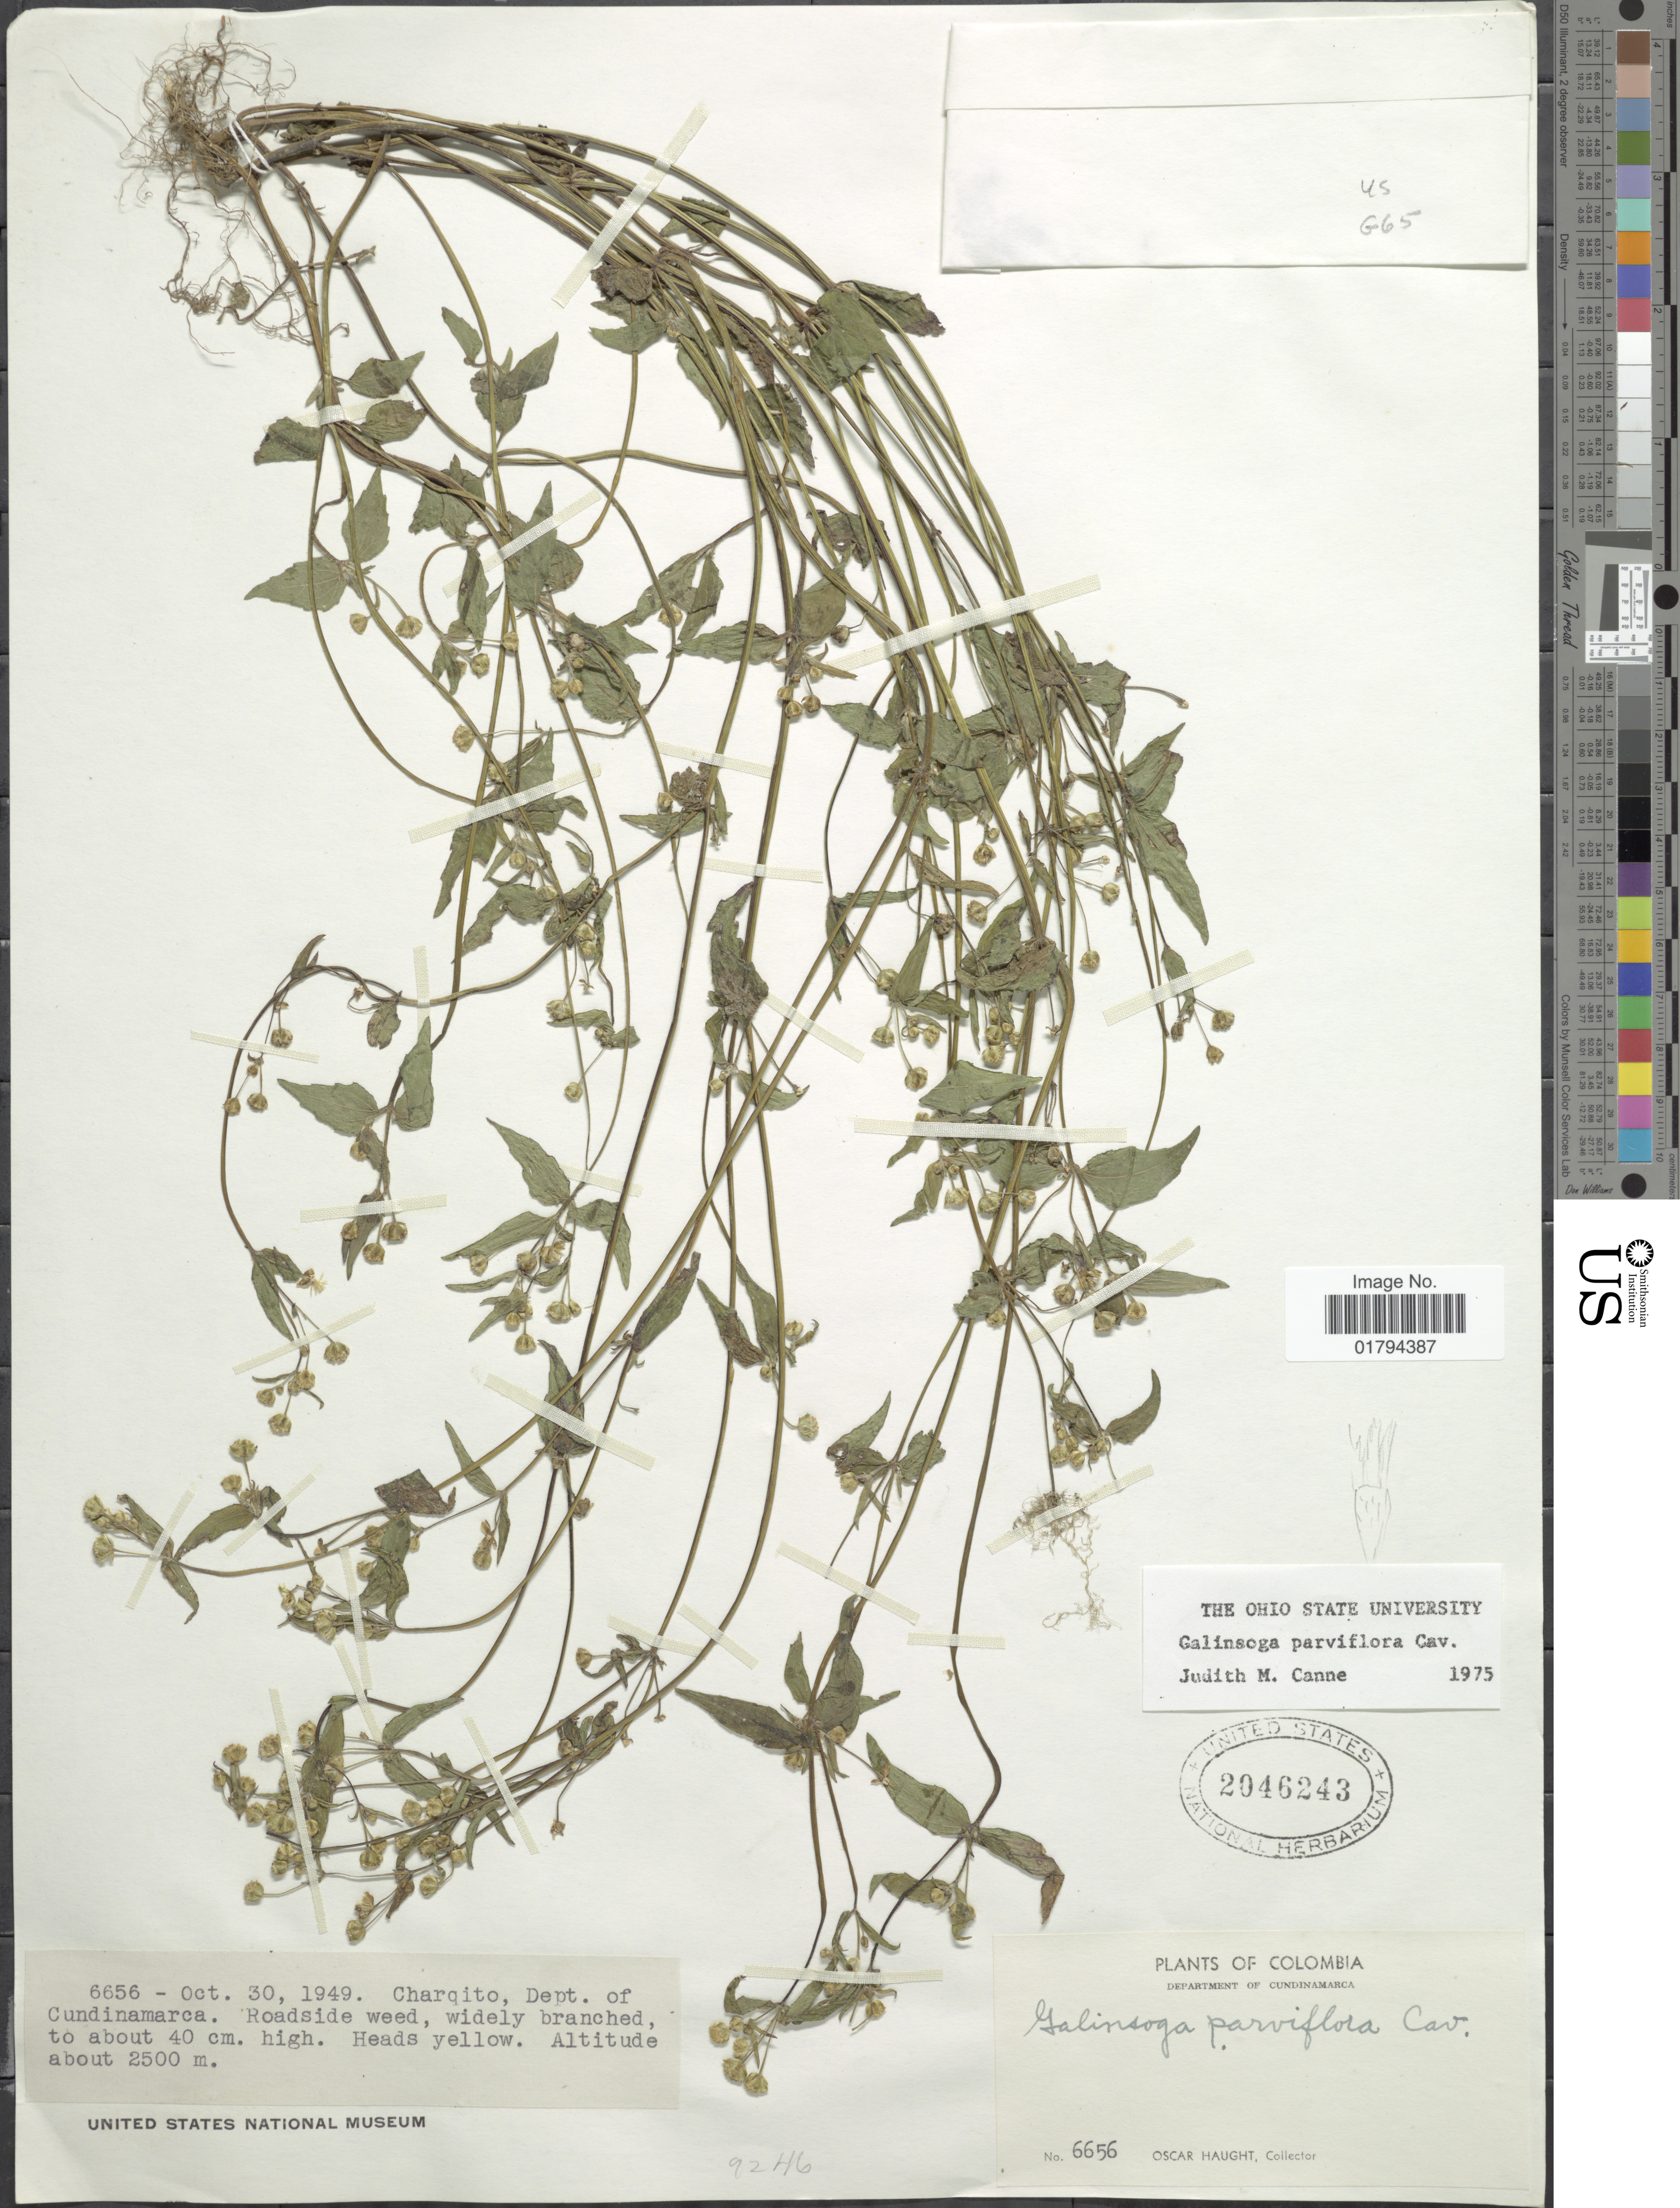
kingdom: Plantae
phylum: Tracheophyta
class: Magnoliopsida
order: Asterales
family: Asteraceae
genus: Galinsoga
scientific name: Galinsoga parviflora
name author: Cav.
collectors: O. L. Haught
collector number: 6656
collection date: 1949-10-30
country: Colombia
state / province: Cundinamarca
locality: Roadside weed, widely branched, to about 40 cm high.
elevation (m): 2500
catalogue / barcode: US 2046243